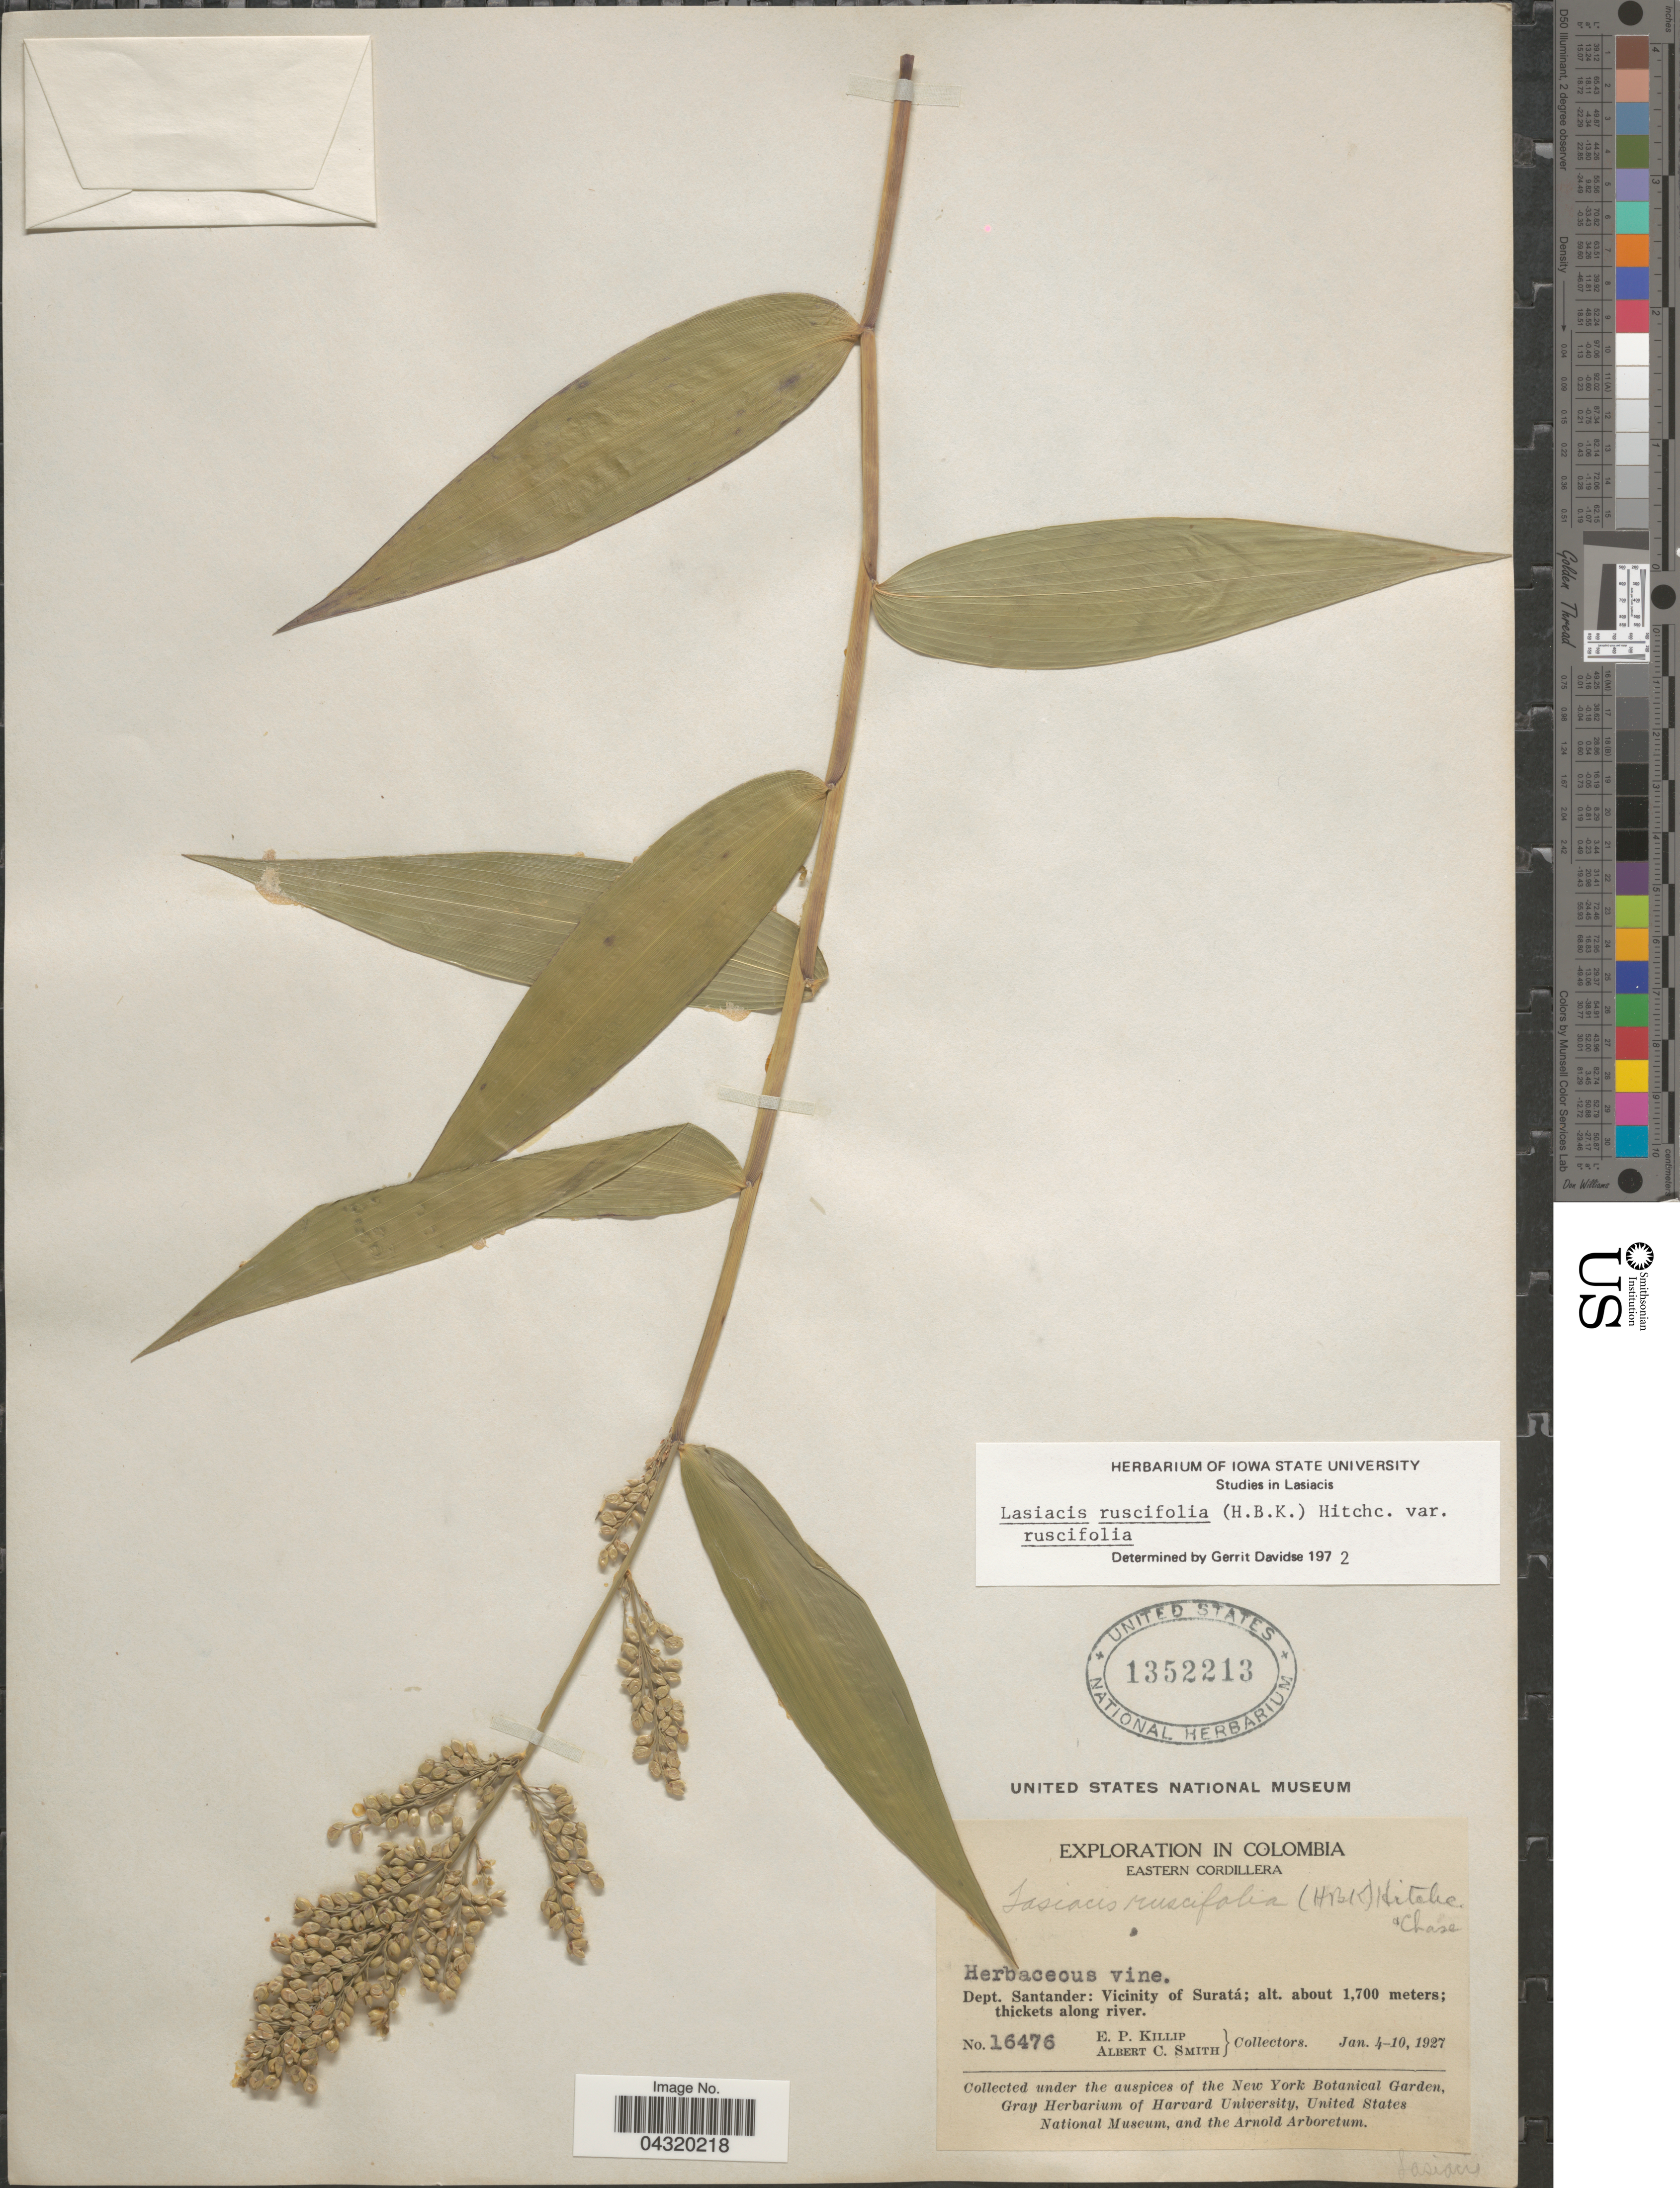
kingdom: Plantae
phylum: Tracheophyta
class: Liliopsida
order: Poales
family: Poaceae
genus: Lasiacis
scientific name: Lasiacis ruscifolia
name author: (Kunth) Hitchc.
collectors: E. P. Killip & A. C. Smith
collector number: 16476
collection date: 1927-01-04/1927-01-10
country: Colombia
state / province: Santander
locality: Exploration in Colombia. Eastern Cordillera. Dept. Santander: Vicinity of Suratá.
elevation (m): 1700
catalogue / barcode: US 1352213